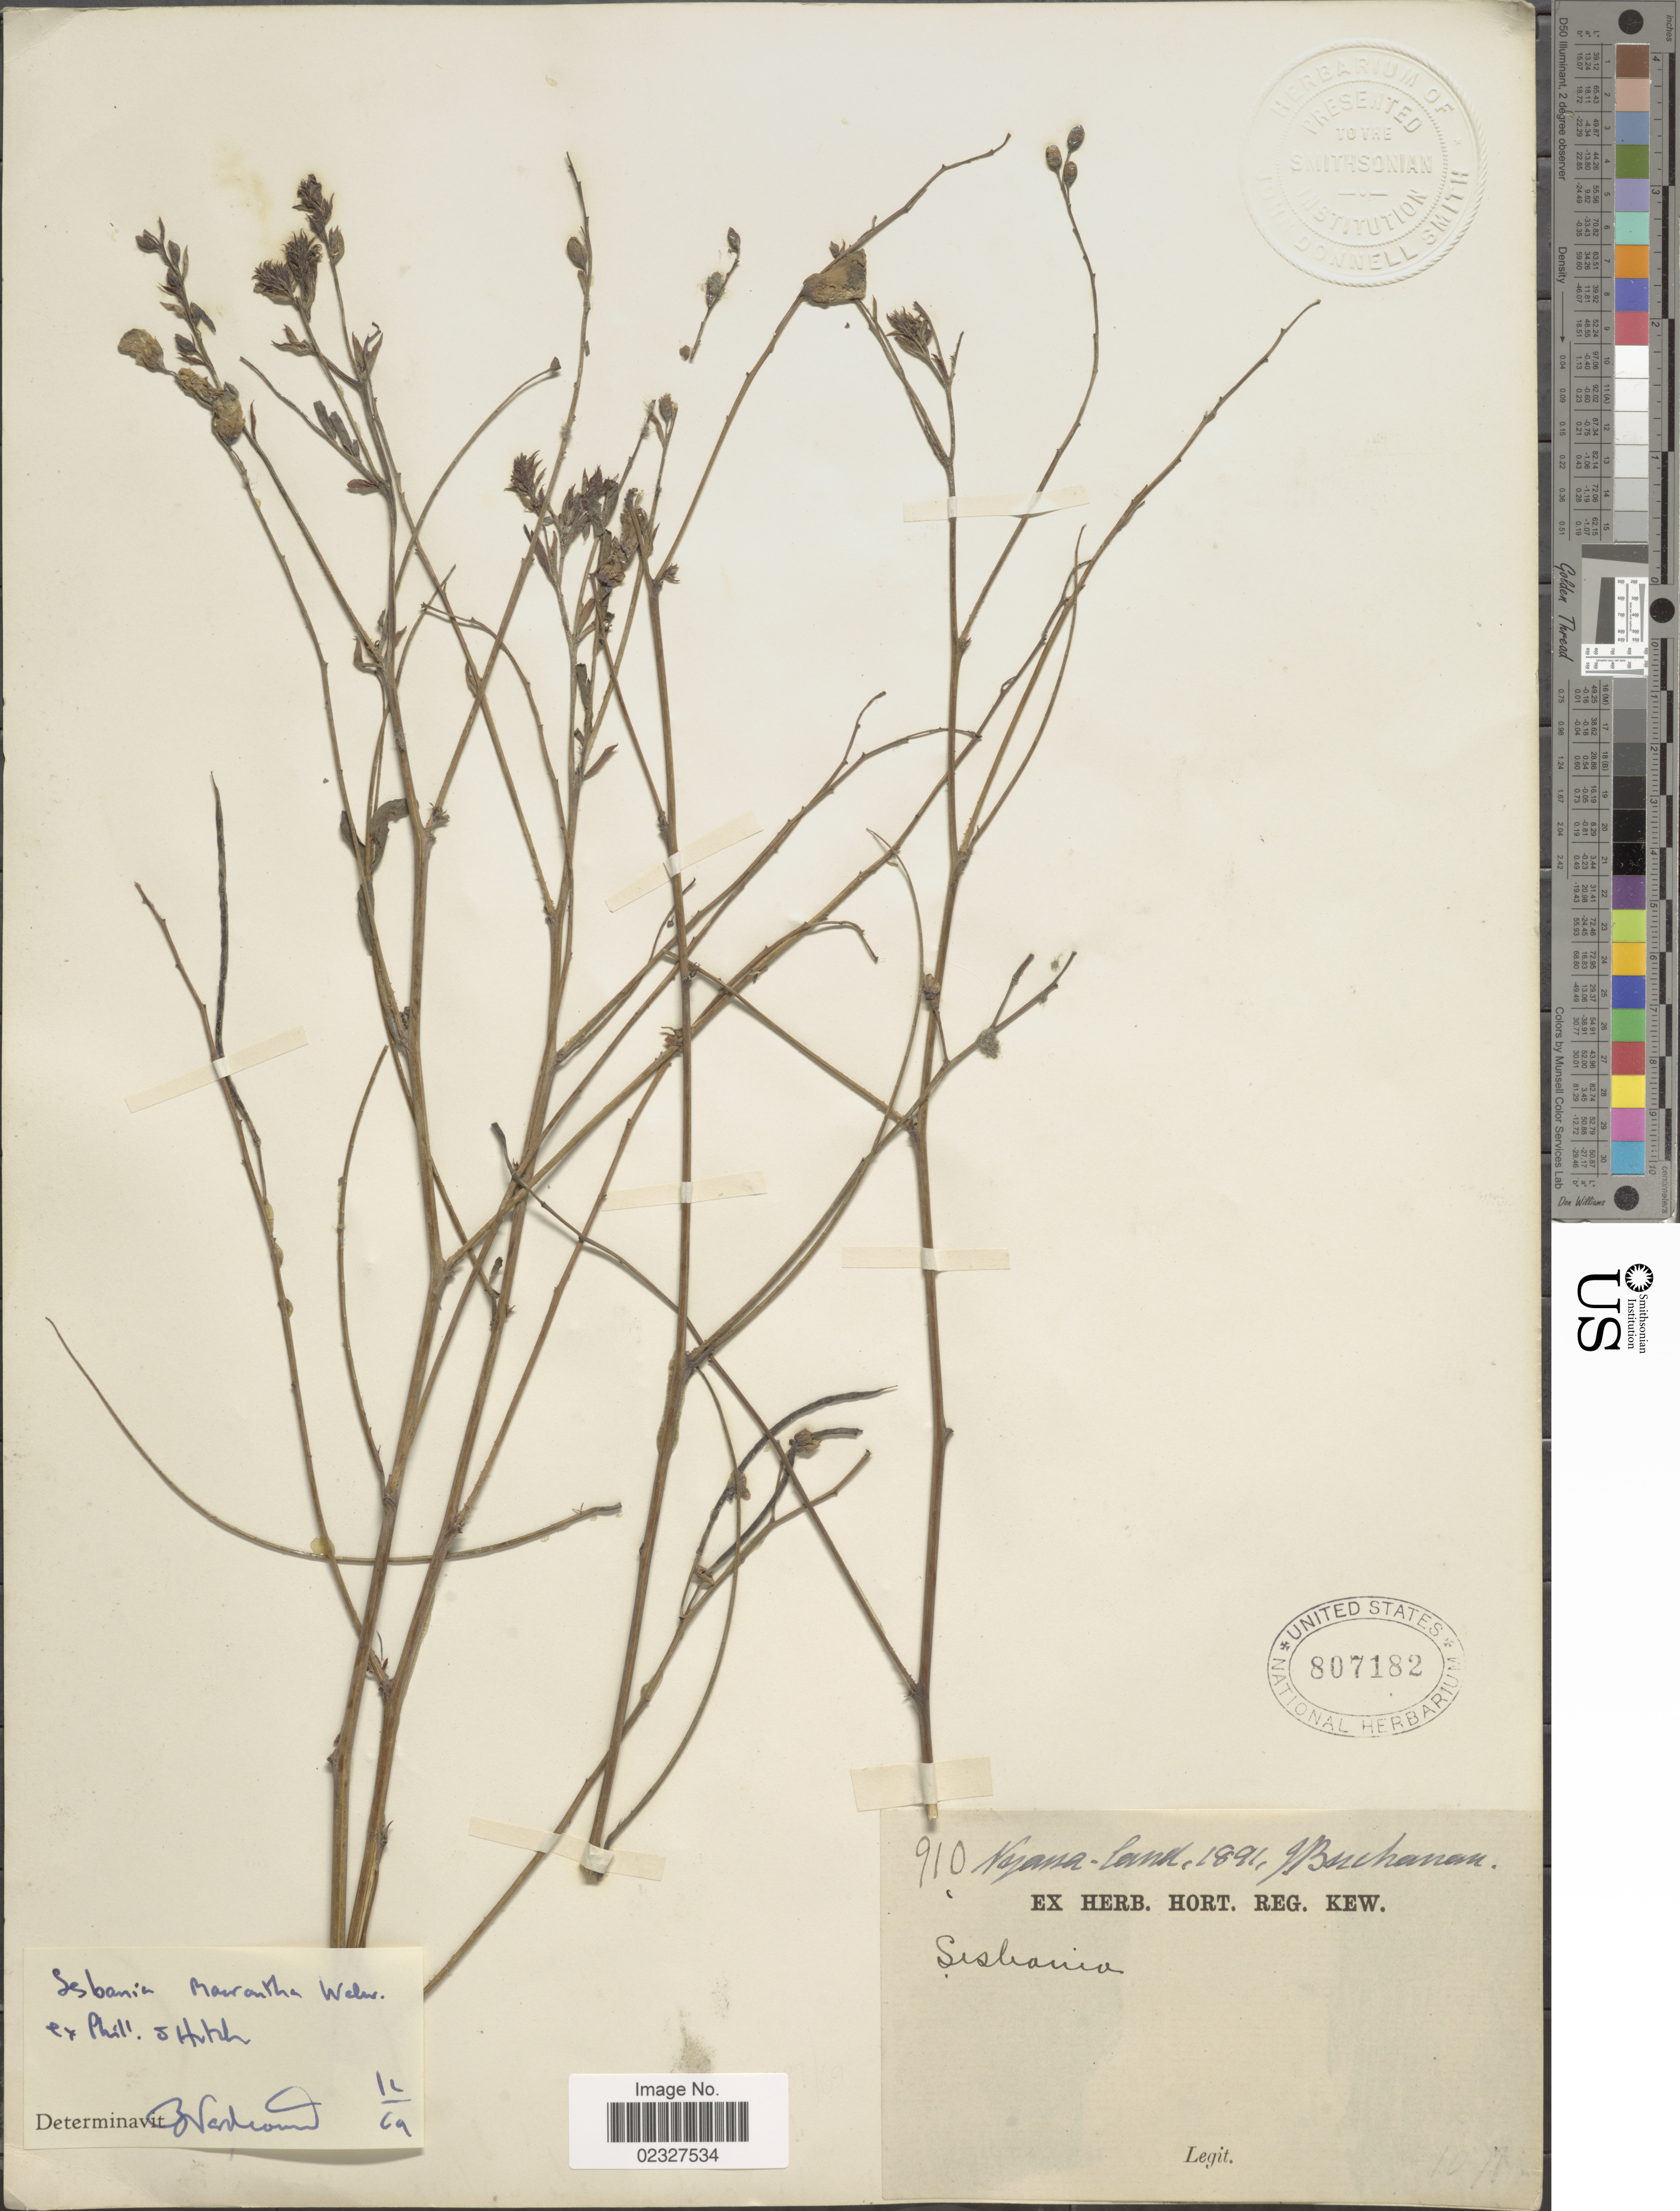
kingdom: Plantae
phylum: Tracheophyta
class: Magnoliopsida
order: Fabales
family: Fabaceae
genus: Sesbania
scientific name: Sesbania macrantha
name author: Welw. ex E. Phillips & Hutch.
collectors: J. Buchanan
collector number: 910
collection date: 1891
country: Malawi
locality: Nyassaland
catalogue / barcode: US 807182